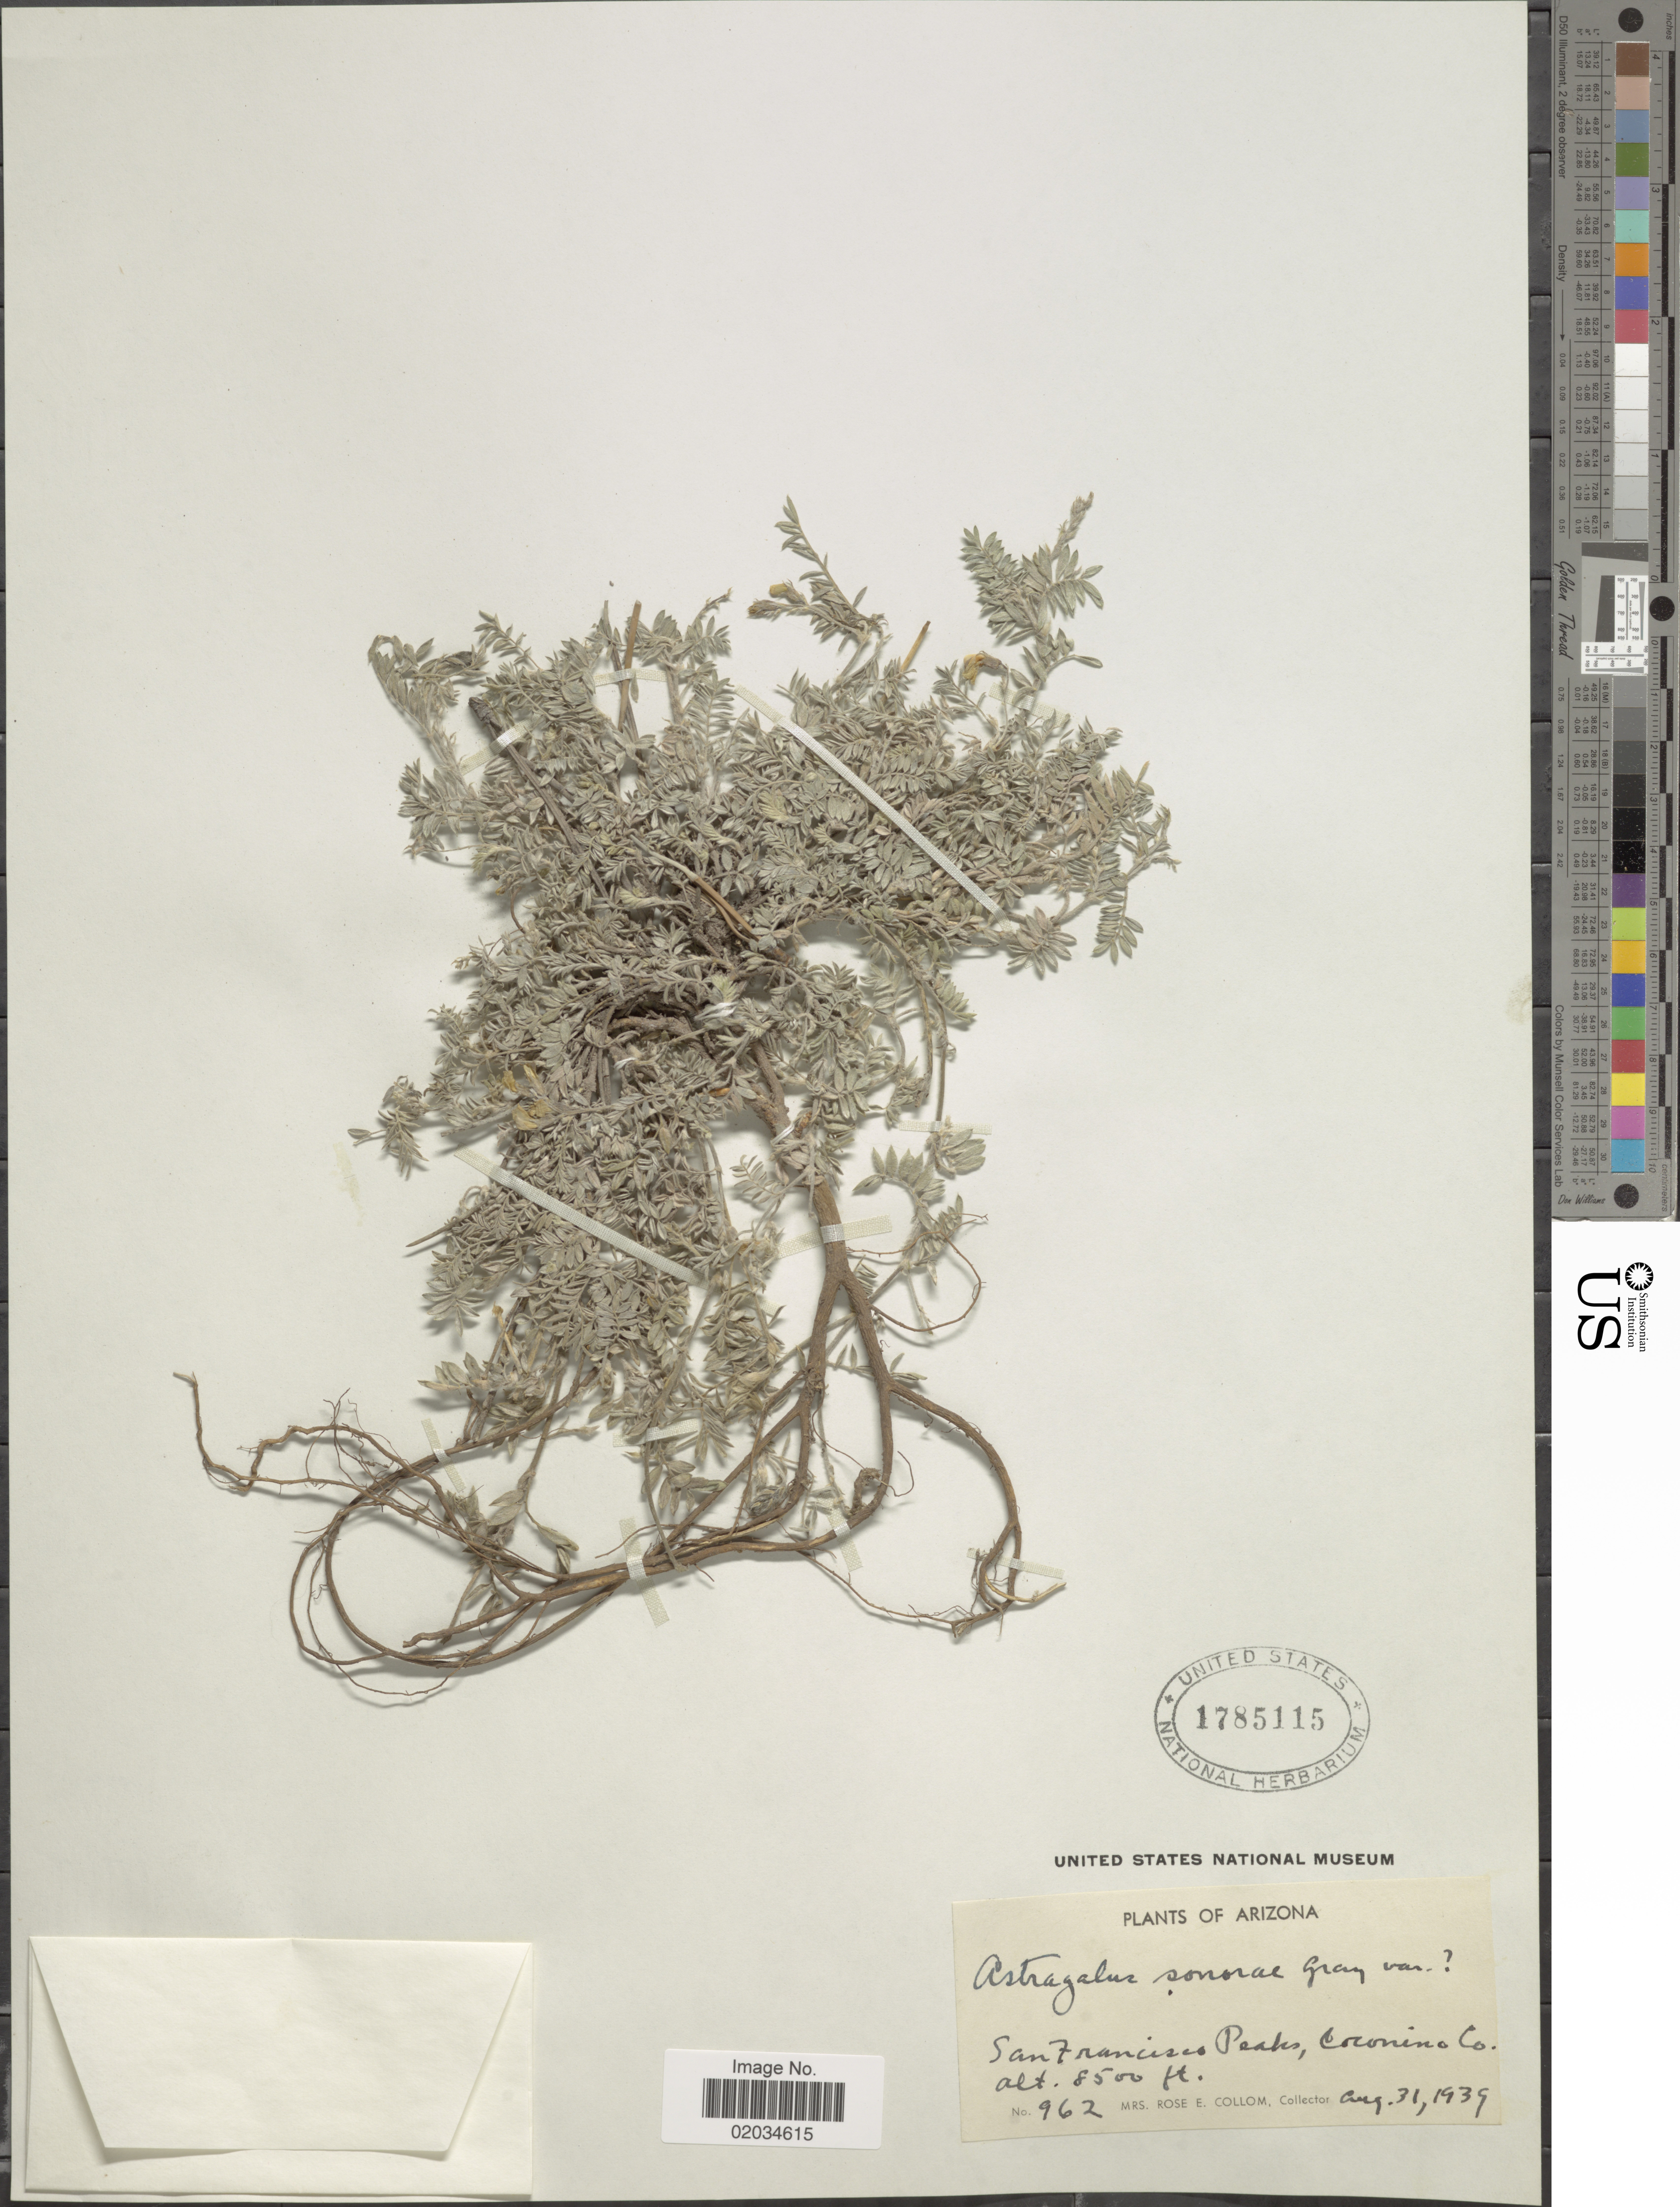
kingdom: Plantae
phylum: Tracheophyta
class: Magnoliopsida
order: Fabales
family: Fabaceae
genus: Astragalus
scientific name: Astragalus sonorae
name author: A. Gray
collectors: R. E. Collom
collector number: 962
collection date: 1939-08-31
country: United States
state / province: Arizona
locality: San Francisco Peaks, Coconino Co.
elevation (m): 2591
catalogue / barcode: US 1785115